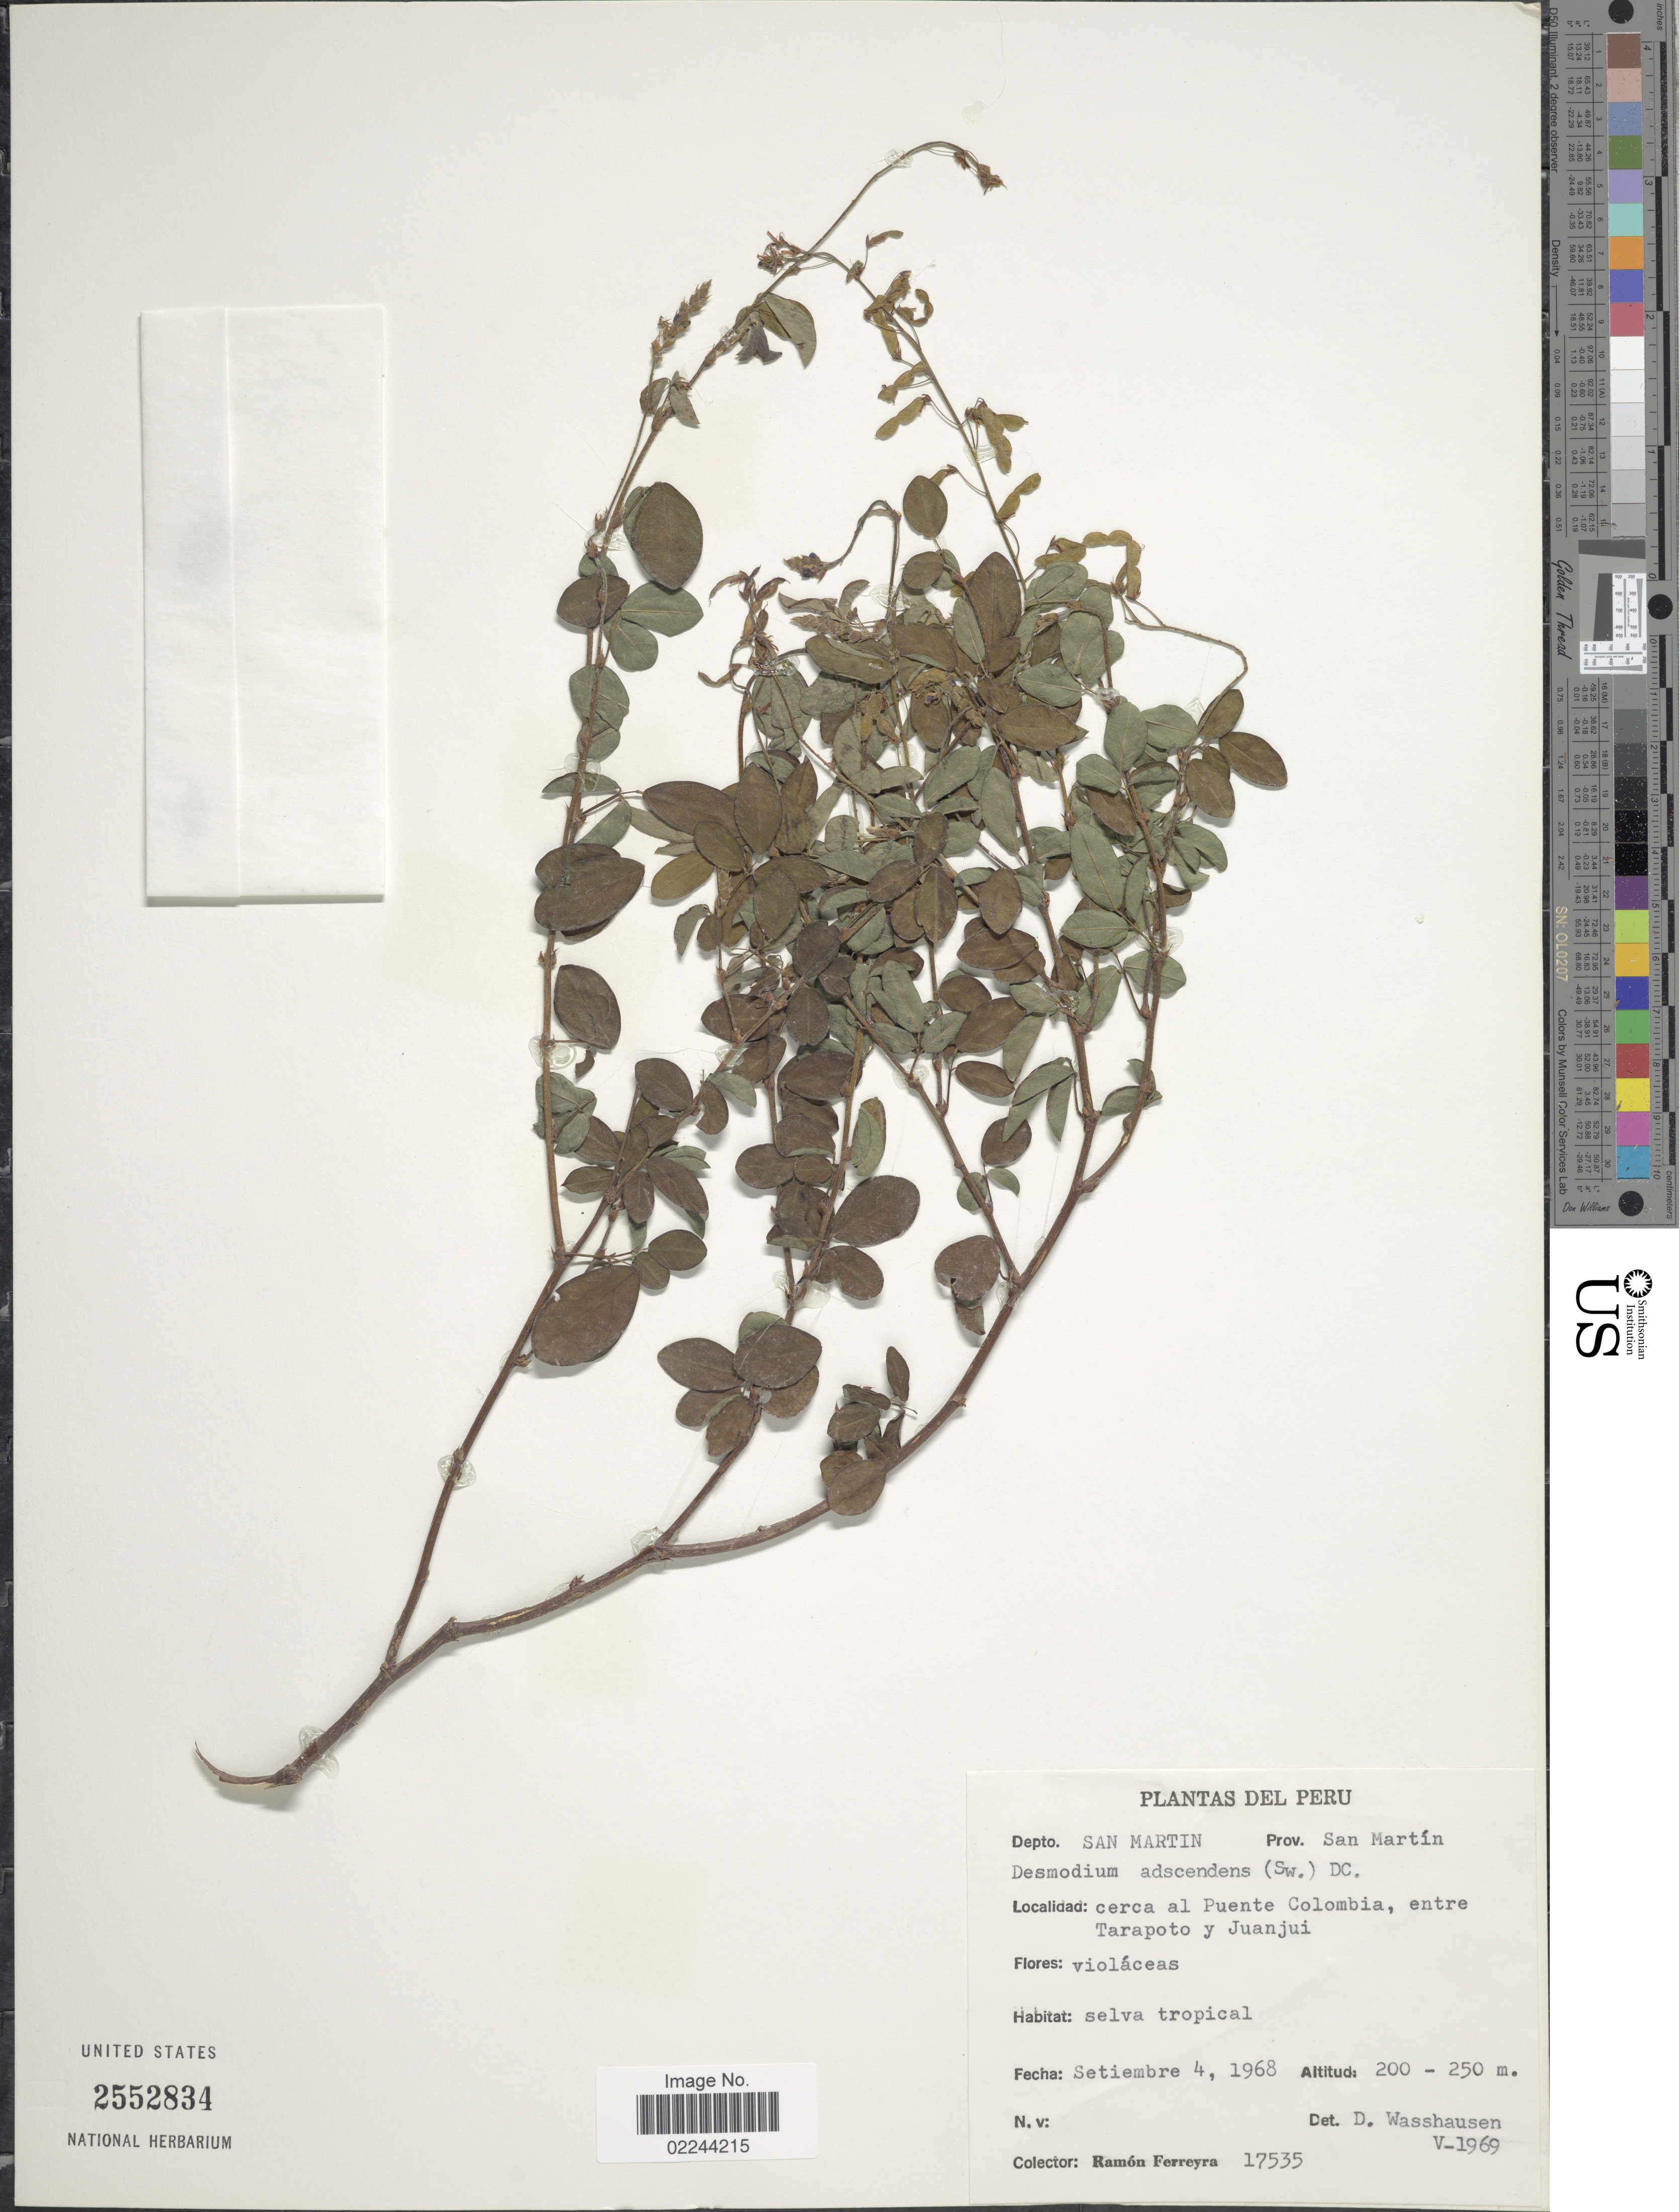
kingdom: Plantae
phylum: Tracheophyta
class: Magnoliopsida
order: Fabales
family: Fabaceae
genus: Grona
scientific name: Grona adscendens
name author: (Sw.) H. Ohashi & K. Ohashi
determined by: Strong, Mark T., (BOT), Smithsonian Institution - National Museum of Natural History (UNITED STATES)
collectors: R. A. Ferreyra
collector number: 17535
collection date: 1968-09-04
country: Peru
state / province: San Martín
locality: Depto. San Martin, Prov. San Martín, cerca al Puente Colombia, entre Tarapoto y Juanjui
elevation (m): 200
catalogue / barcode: US 2552834